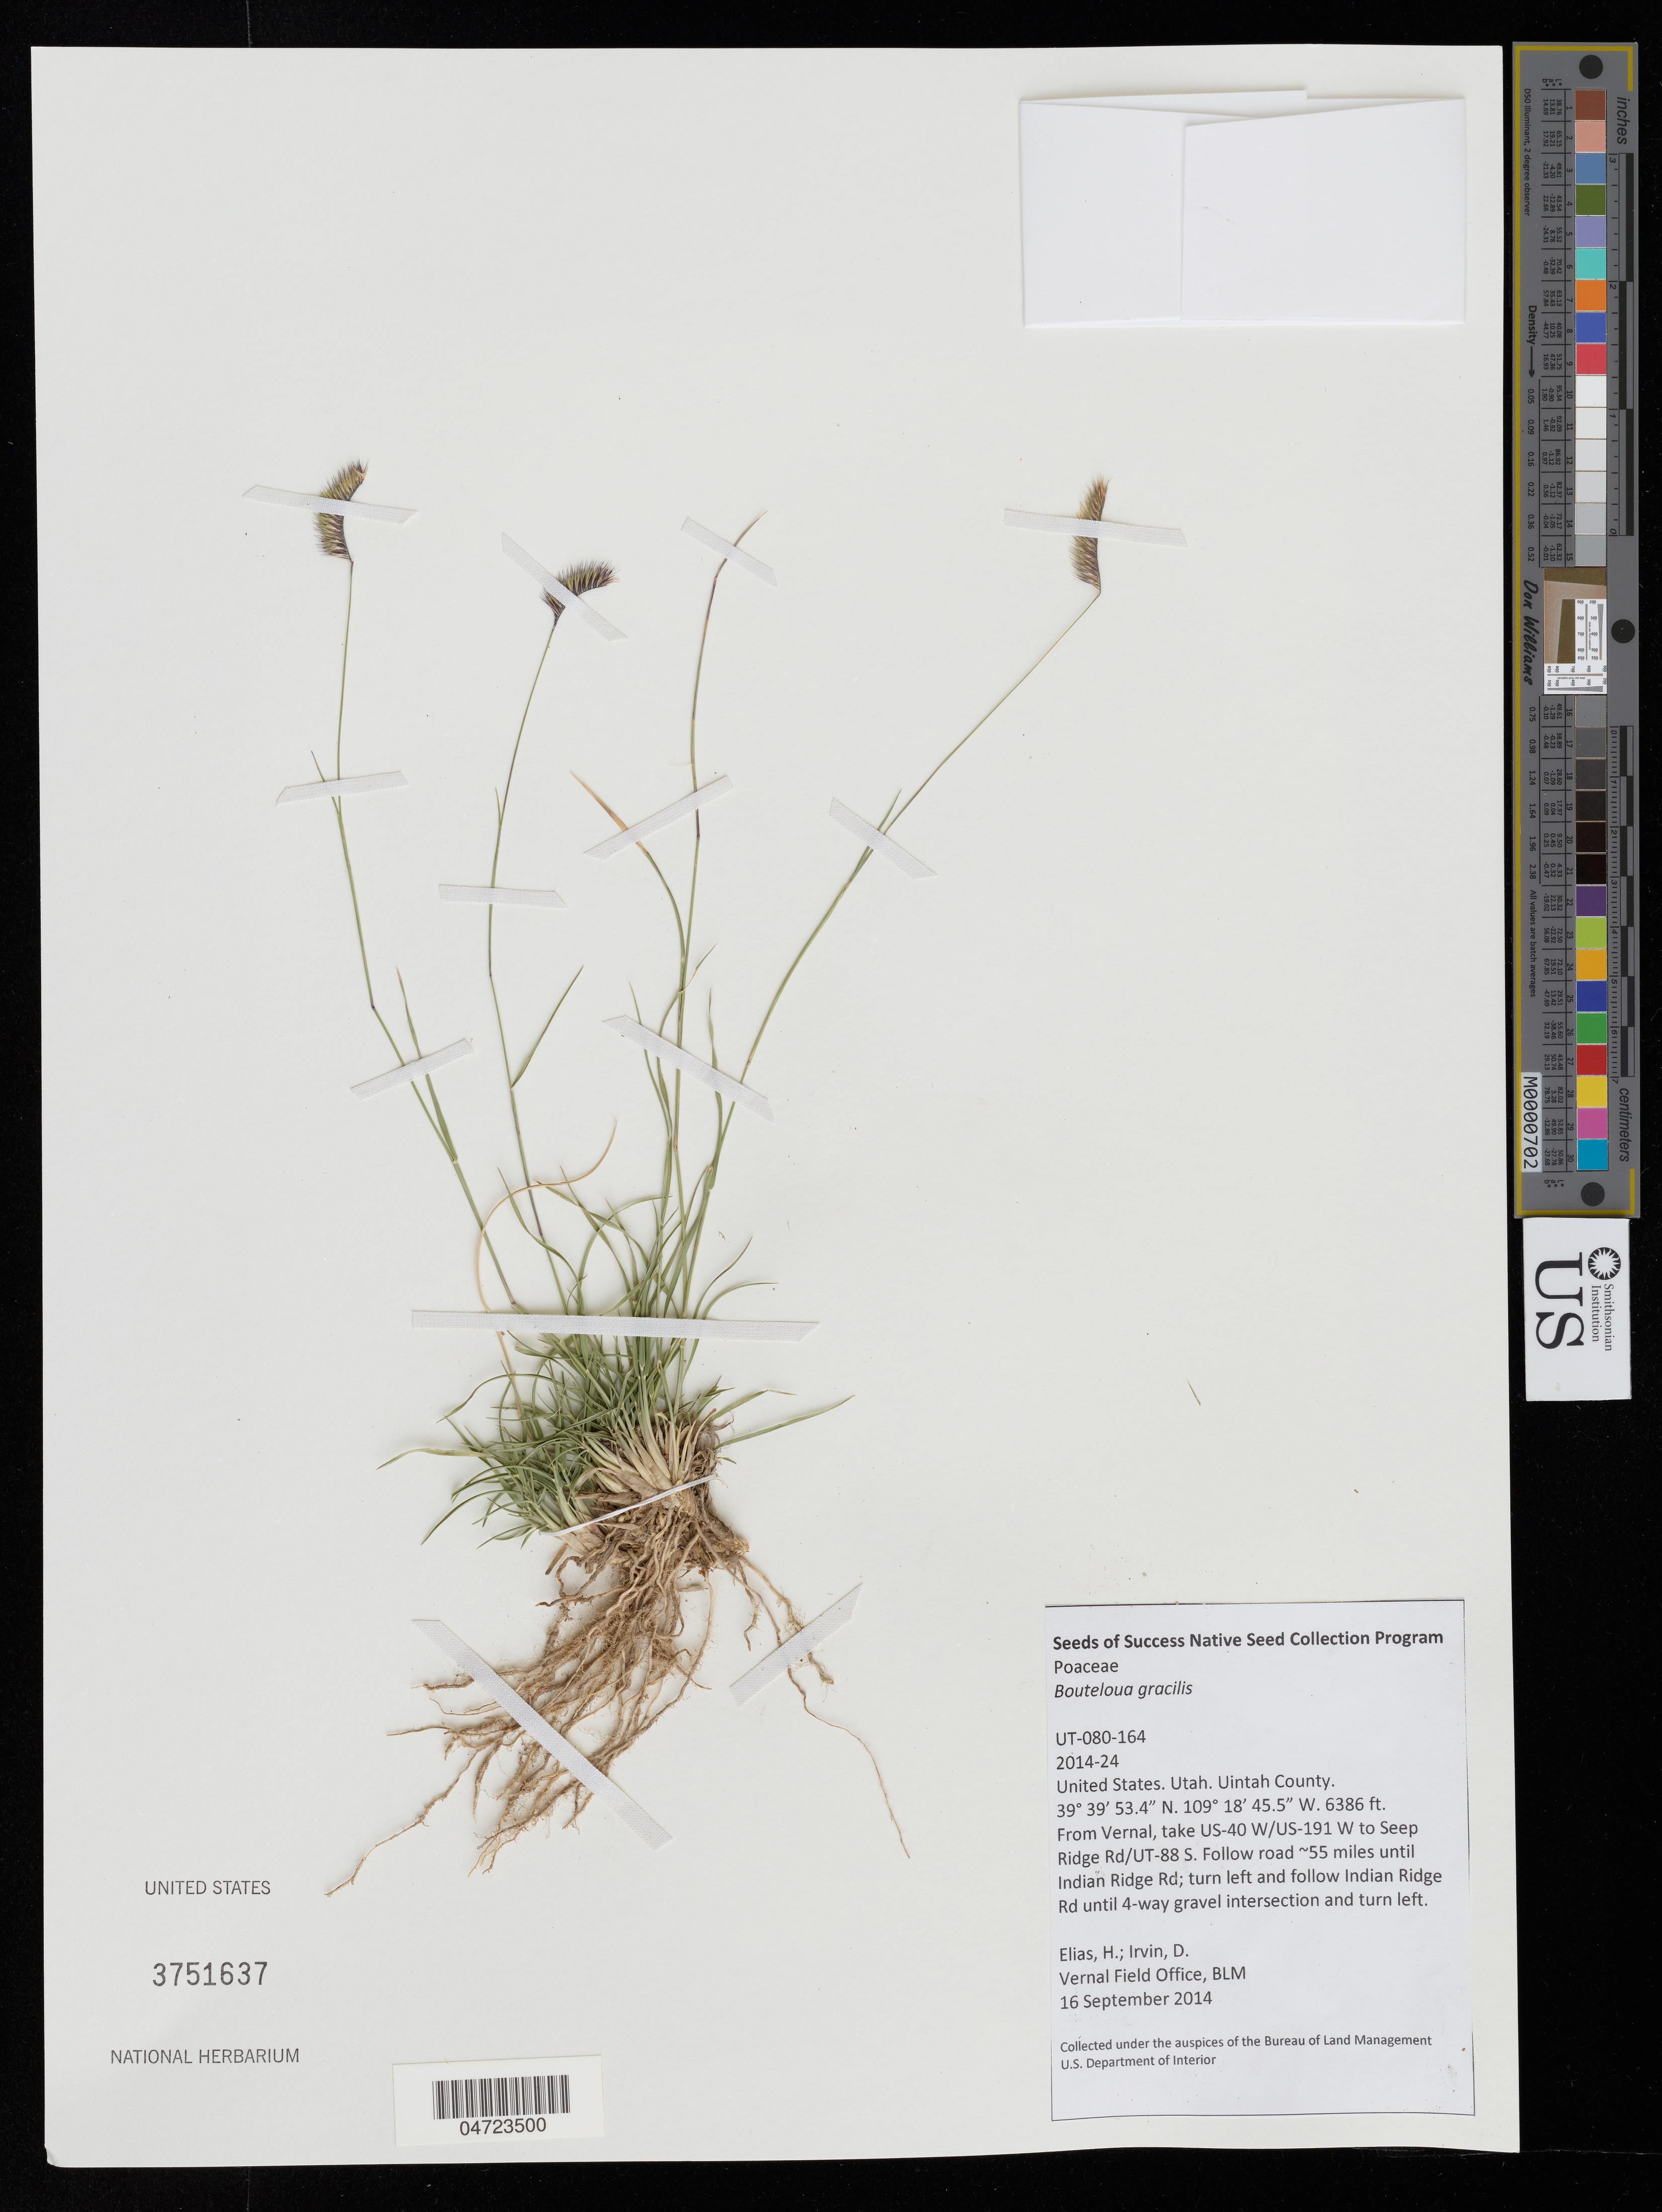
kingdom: Plantae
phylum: Tracheophyta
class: Liliopsida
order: Poales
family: Poaceae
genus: Bouteloua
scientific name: Bouteloua gracilis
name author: (Kunth) Lag. ex Griffiths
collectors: H. Elias & D. Irvin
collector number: UT-080-164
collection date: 2014-09-16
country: United States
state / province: Utah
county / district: Uintah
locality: Uintah County. From Vernal, take US-40 W/US-191 W to Seep Ridge Rd/UT-88 S. Follow road ~55 miles until Indian Ridge Rd; turn left and follow Indian Ridge Rd until 4-way gravel intersection and turn left.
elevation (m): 1946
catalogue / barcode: US 3751637